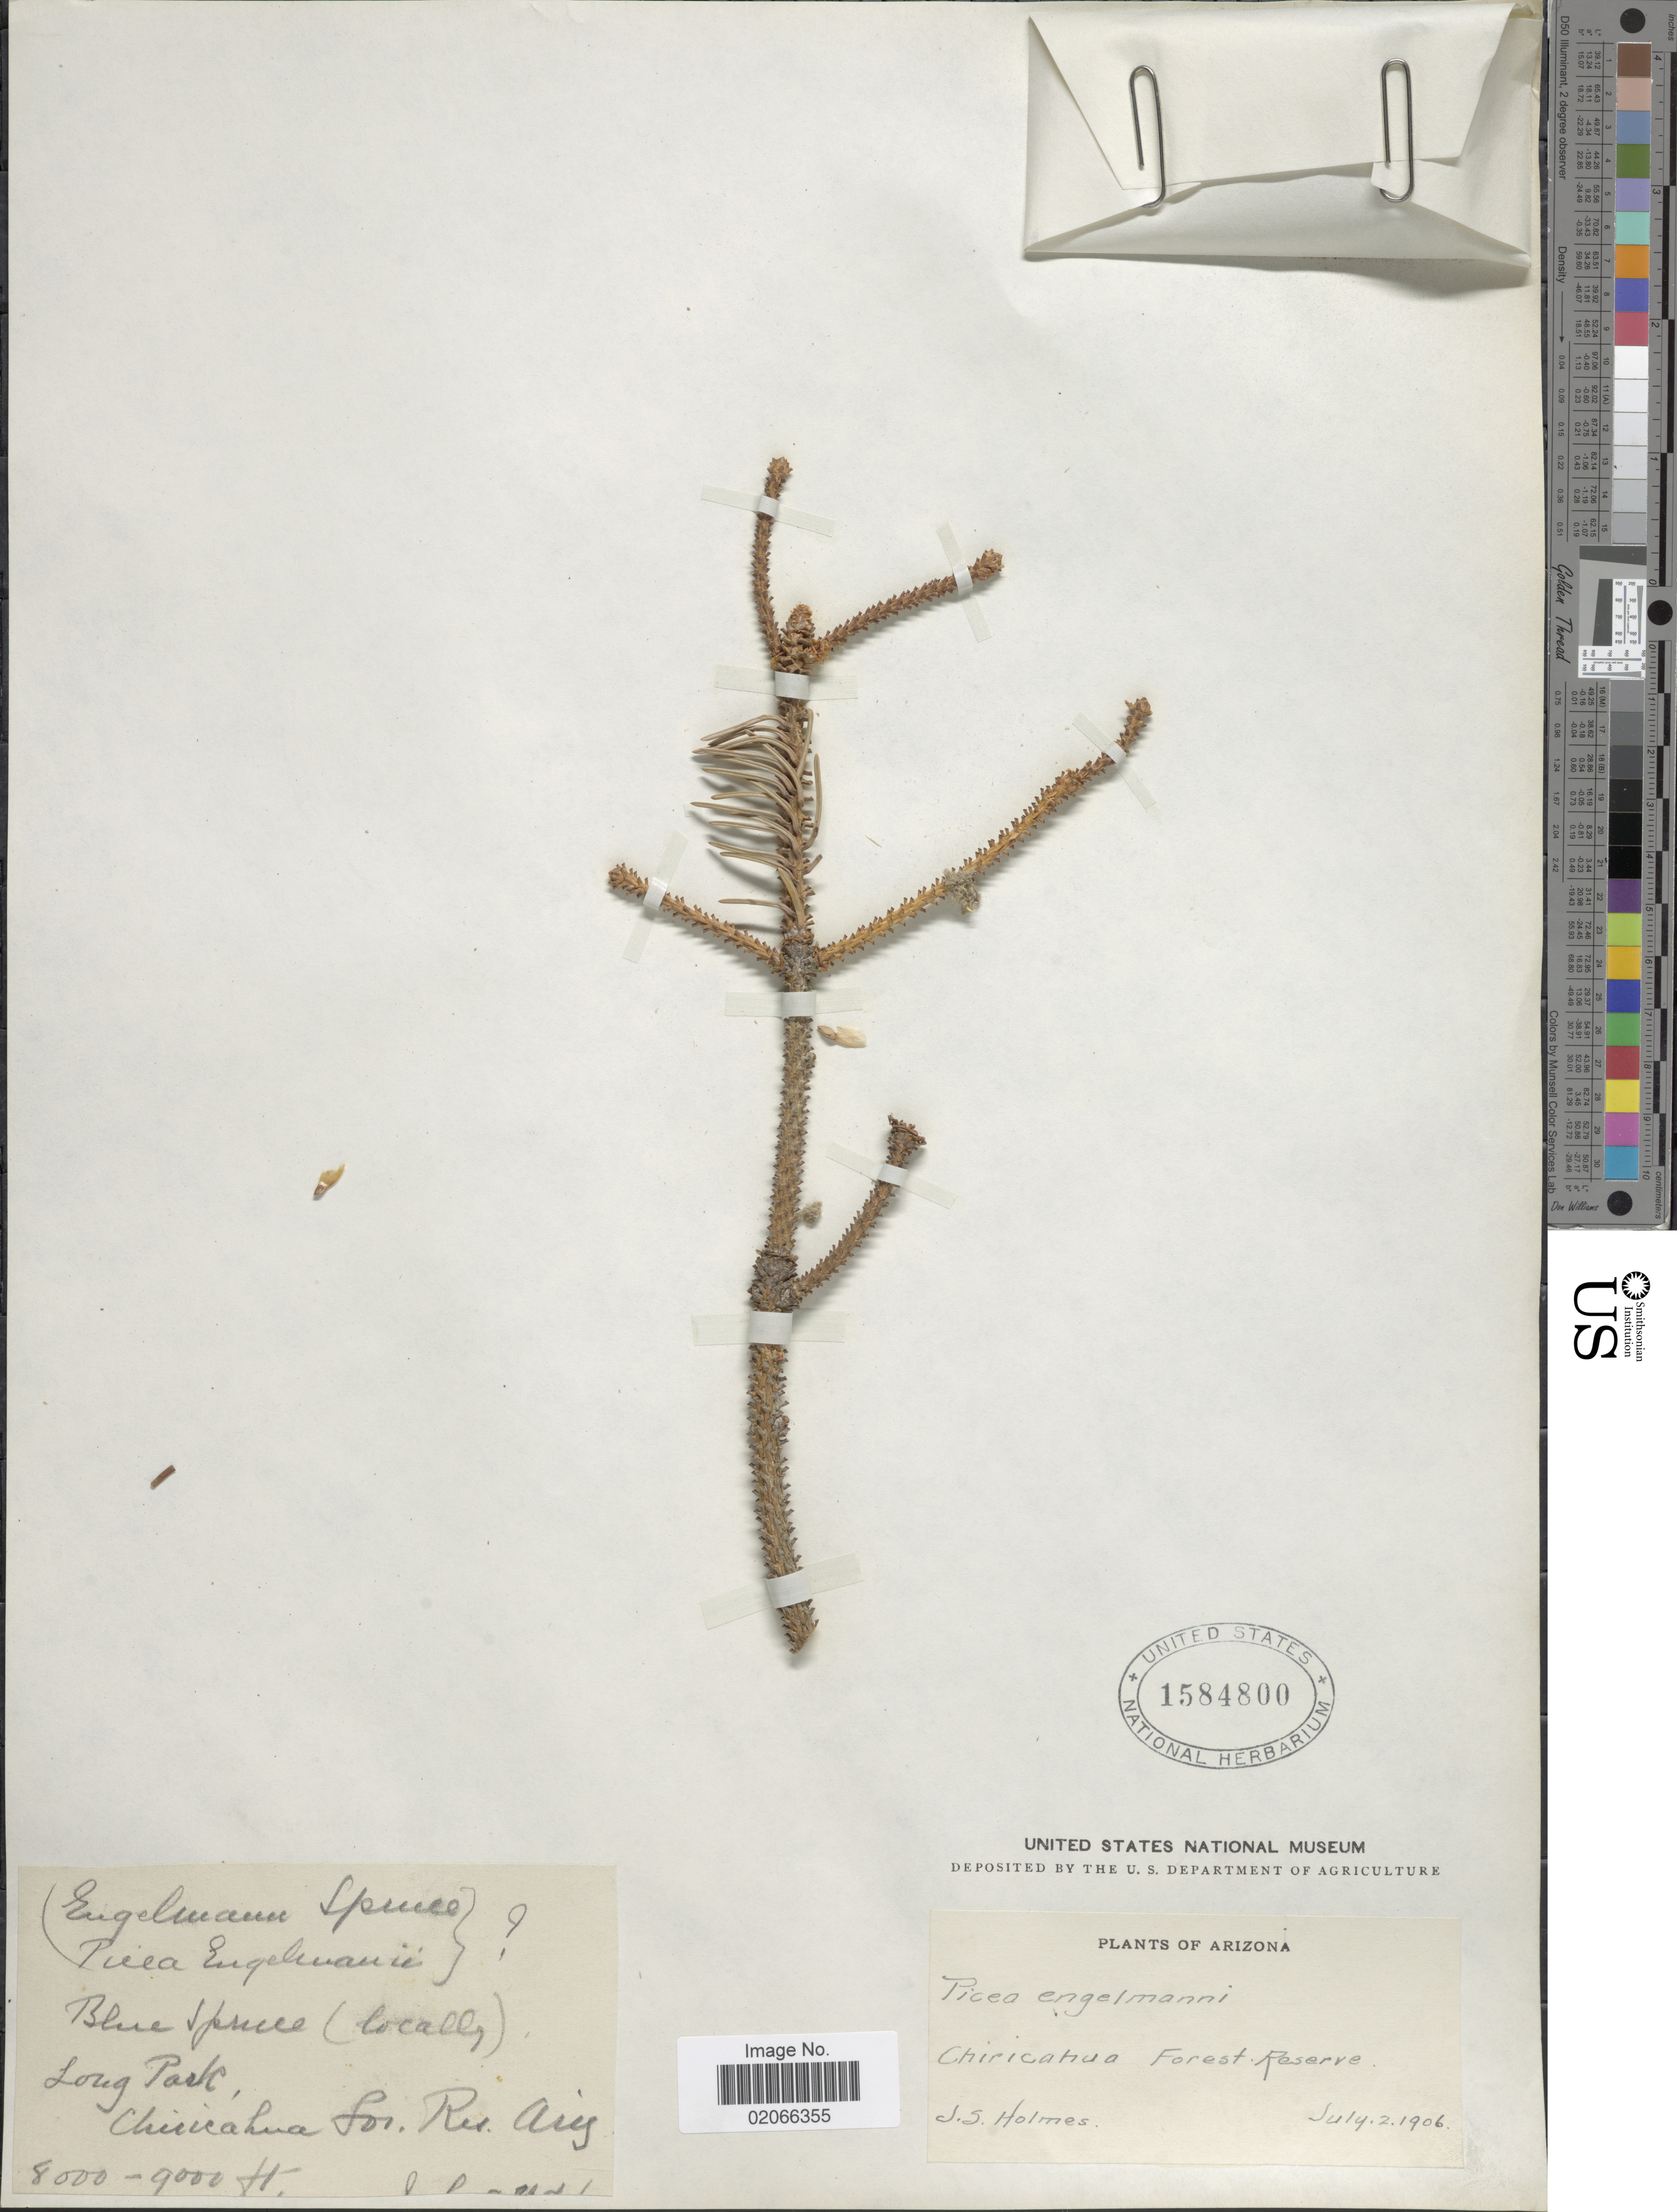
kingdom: Plantae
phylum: Tracheophyta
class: Pinopsida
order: Pinales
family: Pinaceae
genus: Picea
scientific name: Picea engelmannii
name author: Parry ex Engelm.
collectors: J. Holmes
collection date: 1906-07-02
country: United States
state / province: Arizona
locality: Blue Spruce (locally), Long Park, Chiricahua For. Res.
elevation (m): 2438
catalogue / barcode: US 1584800